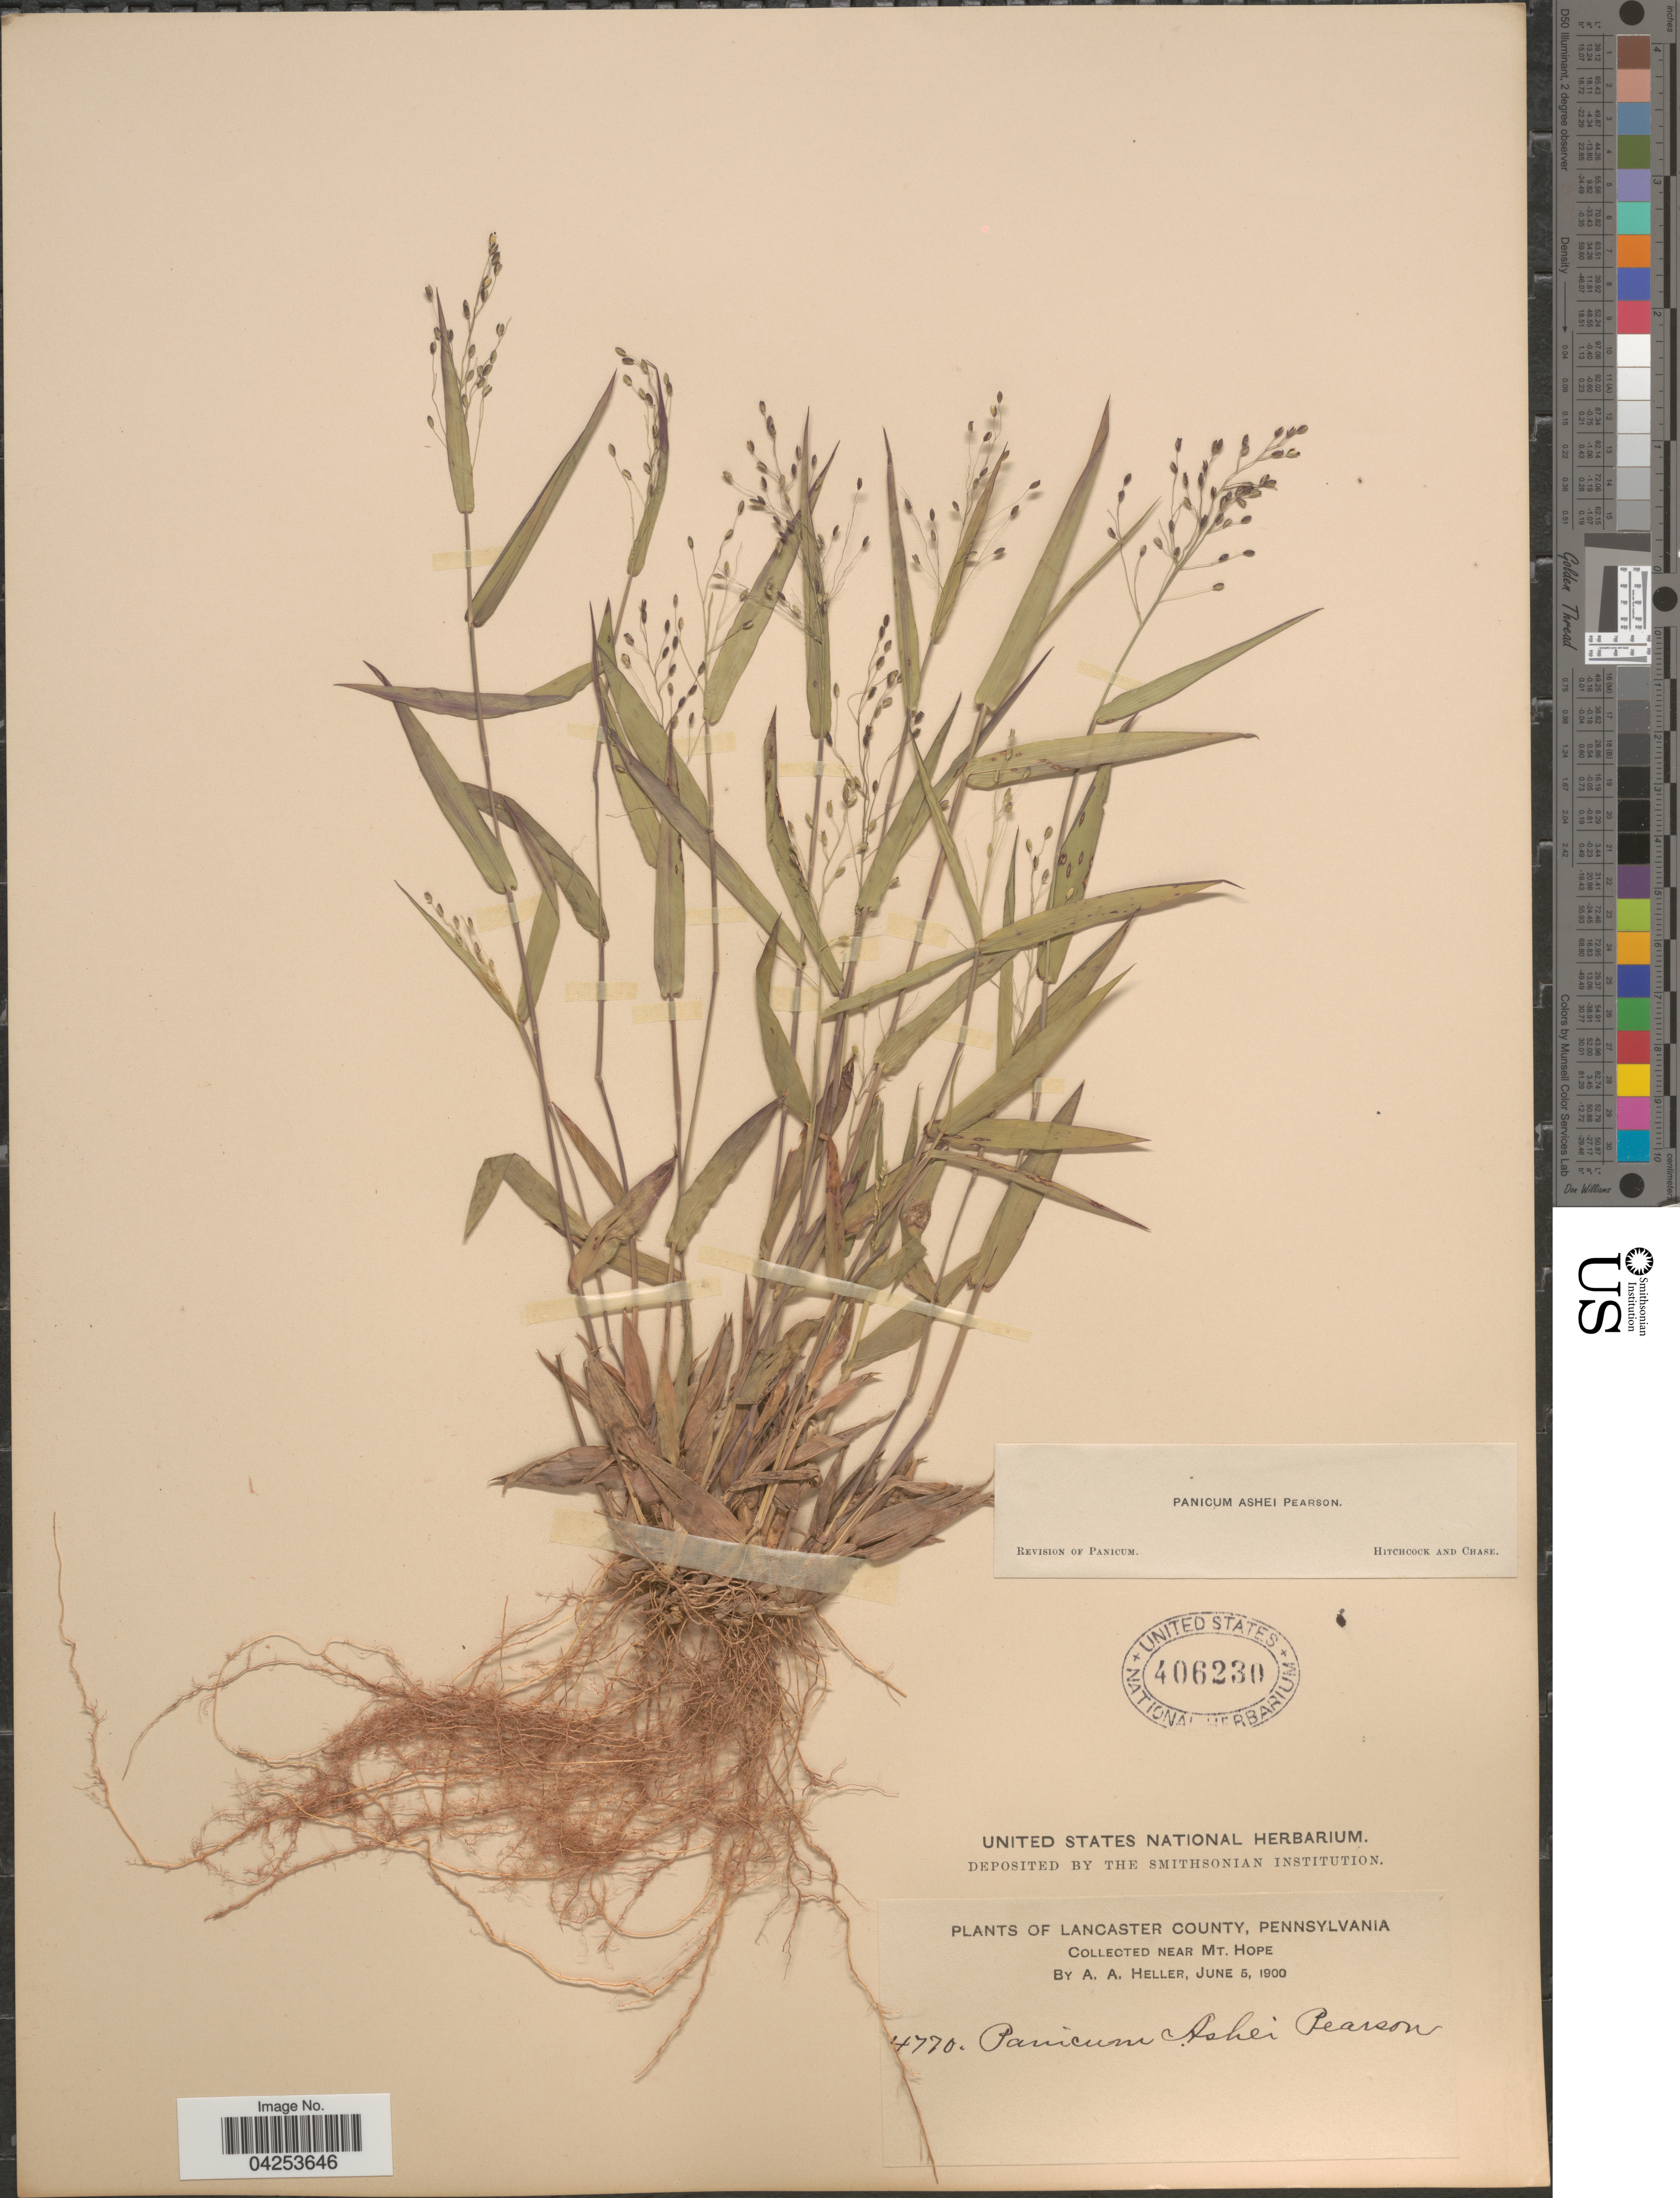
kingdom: Plantae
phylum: Tracheophyta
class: Liliopsida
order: Poales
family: Poaceae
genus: Dichanthelium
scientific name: Dichanthelium commutatum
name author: (Schult.) Gould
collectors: A. A. Heller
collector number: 4770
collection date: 1900-06-05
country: United States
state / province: Pennsylvania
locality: Lancaster County. Near Mt. Hope.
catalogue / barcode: US 406230